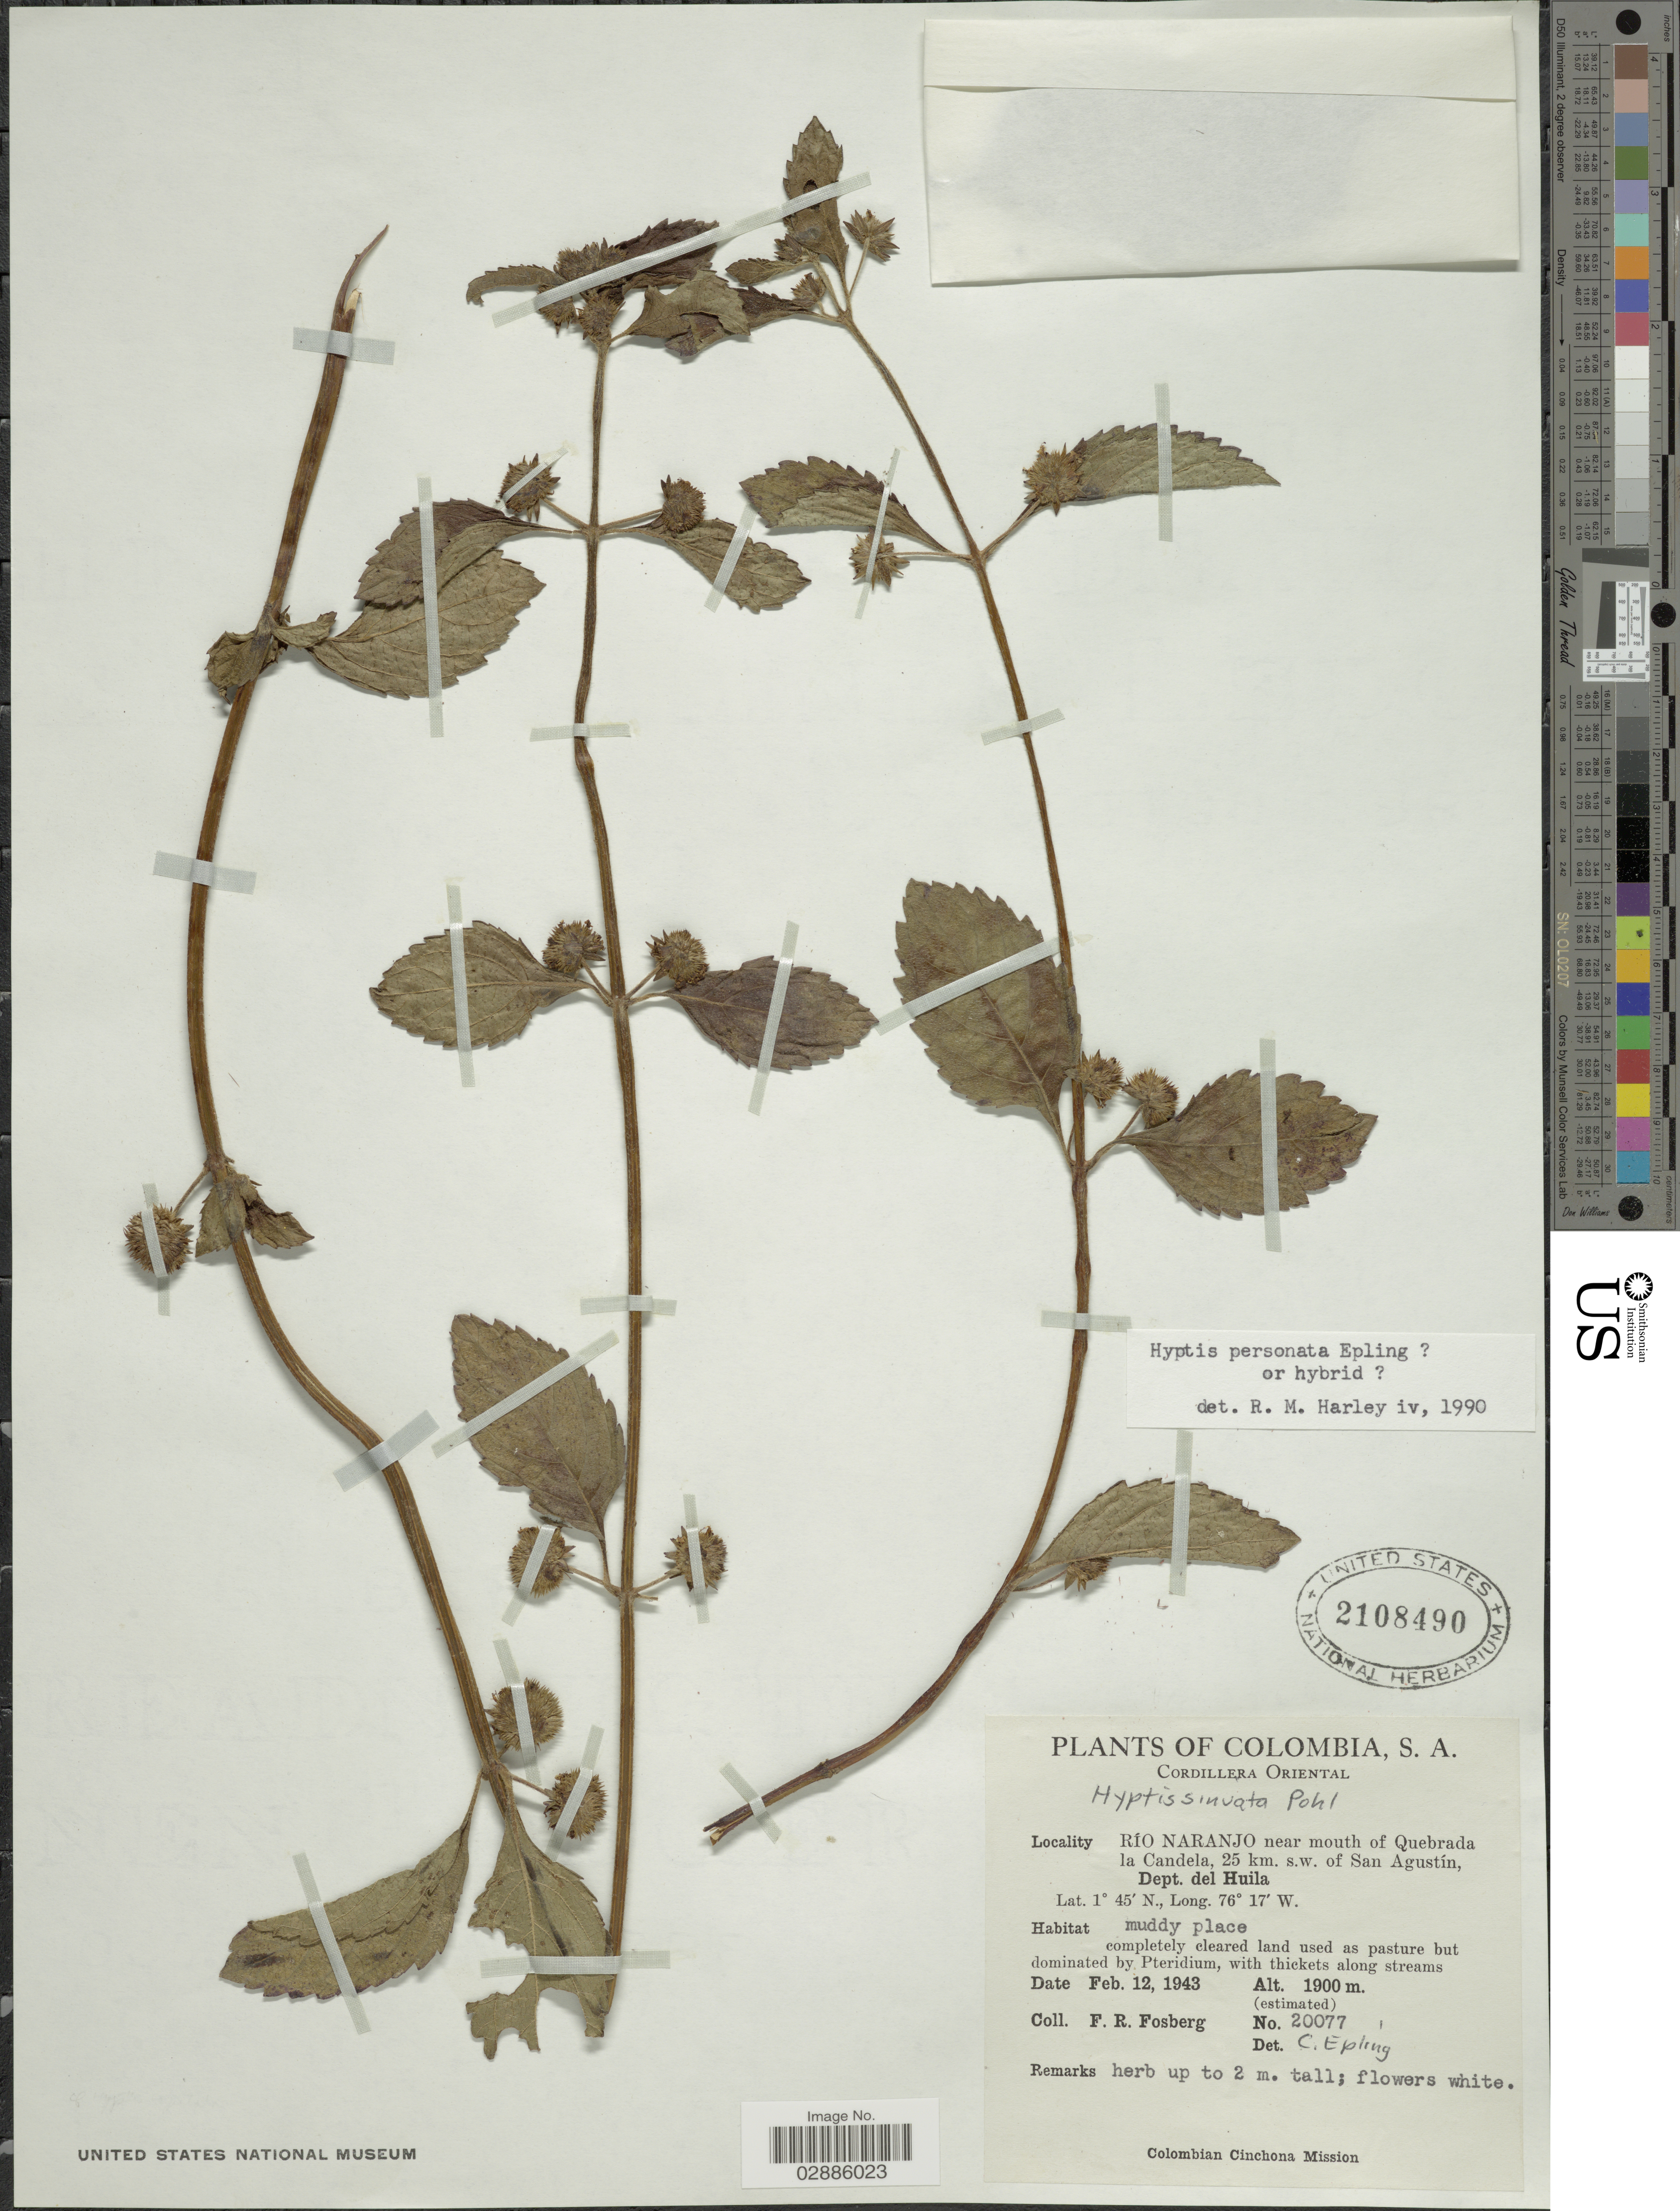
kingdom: Plantae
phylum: Tracheophyta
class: Magnoliopsida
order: Lamiales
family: Lamiaceae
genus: Hyptis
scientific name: Hyptis personata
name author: Epling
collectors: F. R. Fosberg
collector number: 20077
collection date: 1943-02-12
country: Colombia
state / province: Huila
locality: Cordillera Oriental. Río Naranjo near mouth of Quebrada La Candela, 25 km s.w. of San Agustín, Dept. del Huila.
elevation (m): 1900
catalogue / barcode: US 2108490